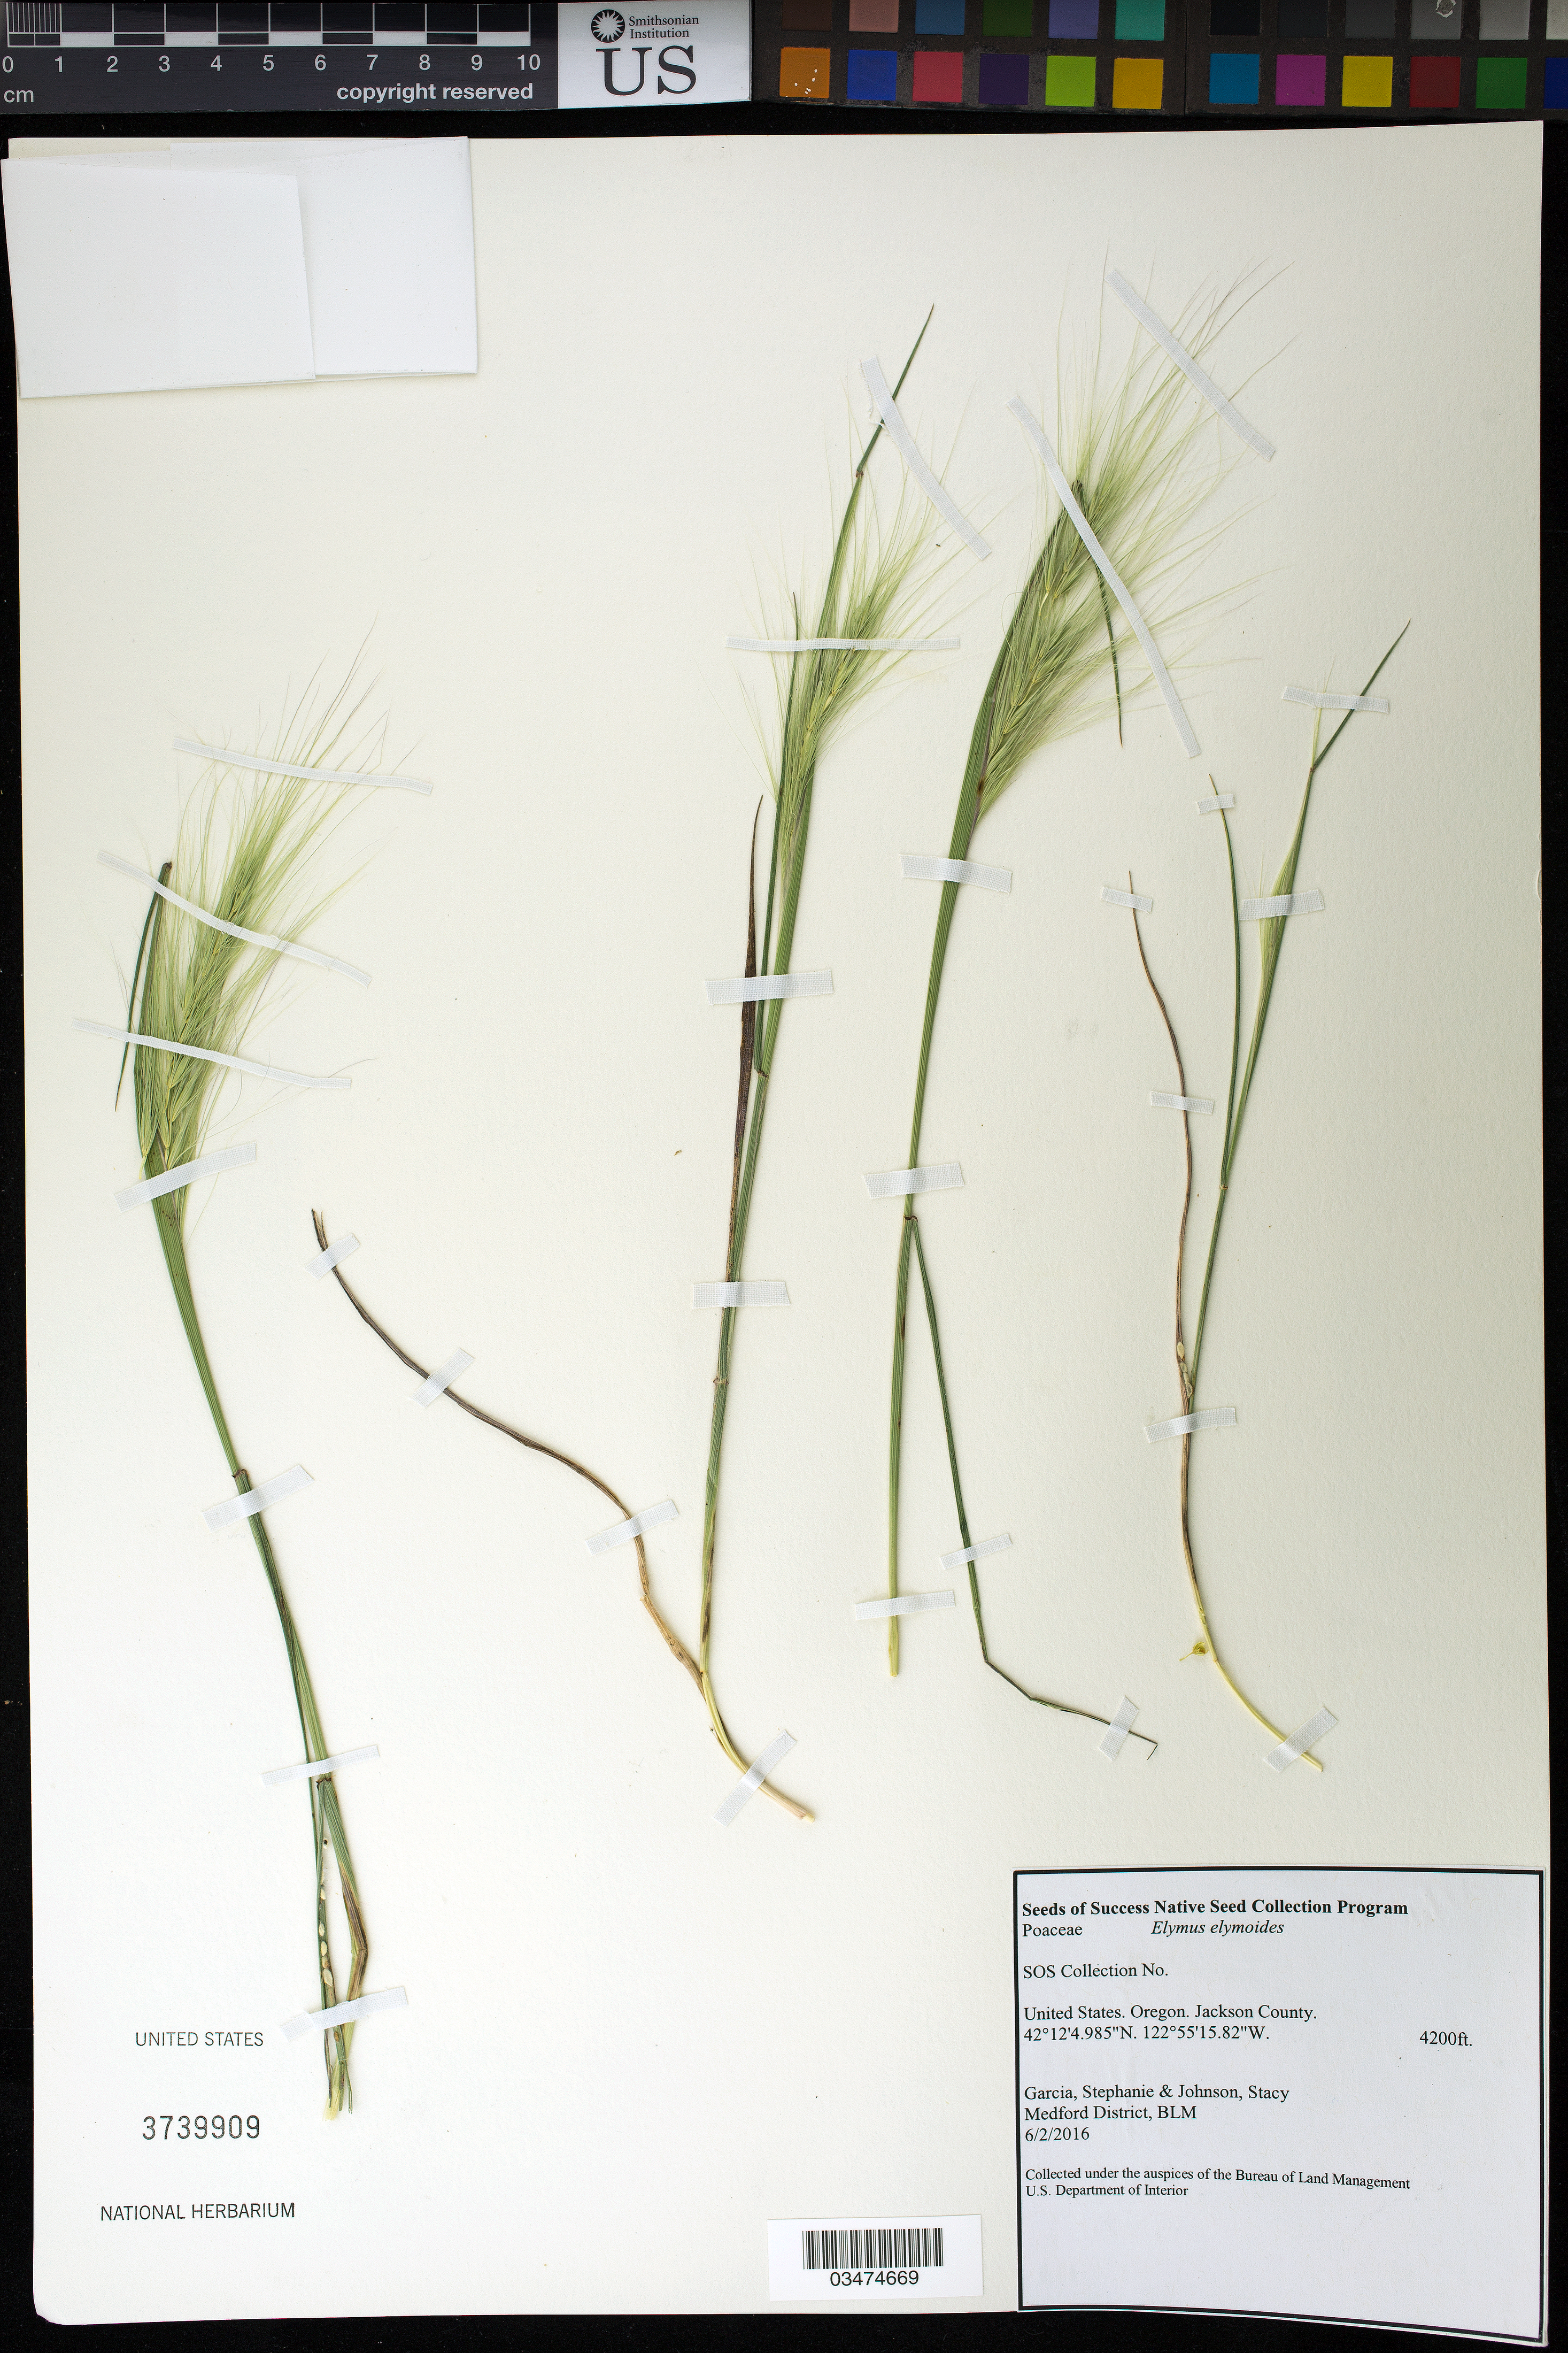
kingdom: Plantae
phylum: Tracheophyta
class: Liliopsida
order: Poales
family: Poaceae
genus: Elymus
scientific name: Elymus elymoides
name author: (Raf.) Swezey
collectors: S. Garcia & S. Johnson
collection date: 2016-06-02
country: United States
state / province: Oregon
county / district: Jackson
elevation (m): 1280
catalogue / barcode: US 3739909